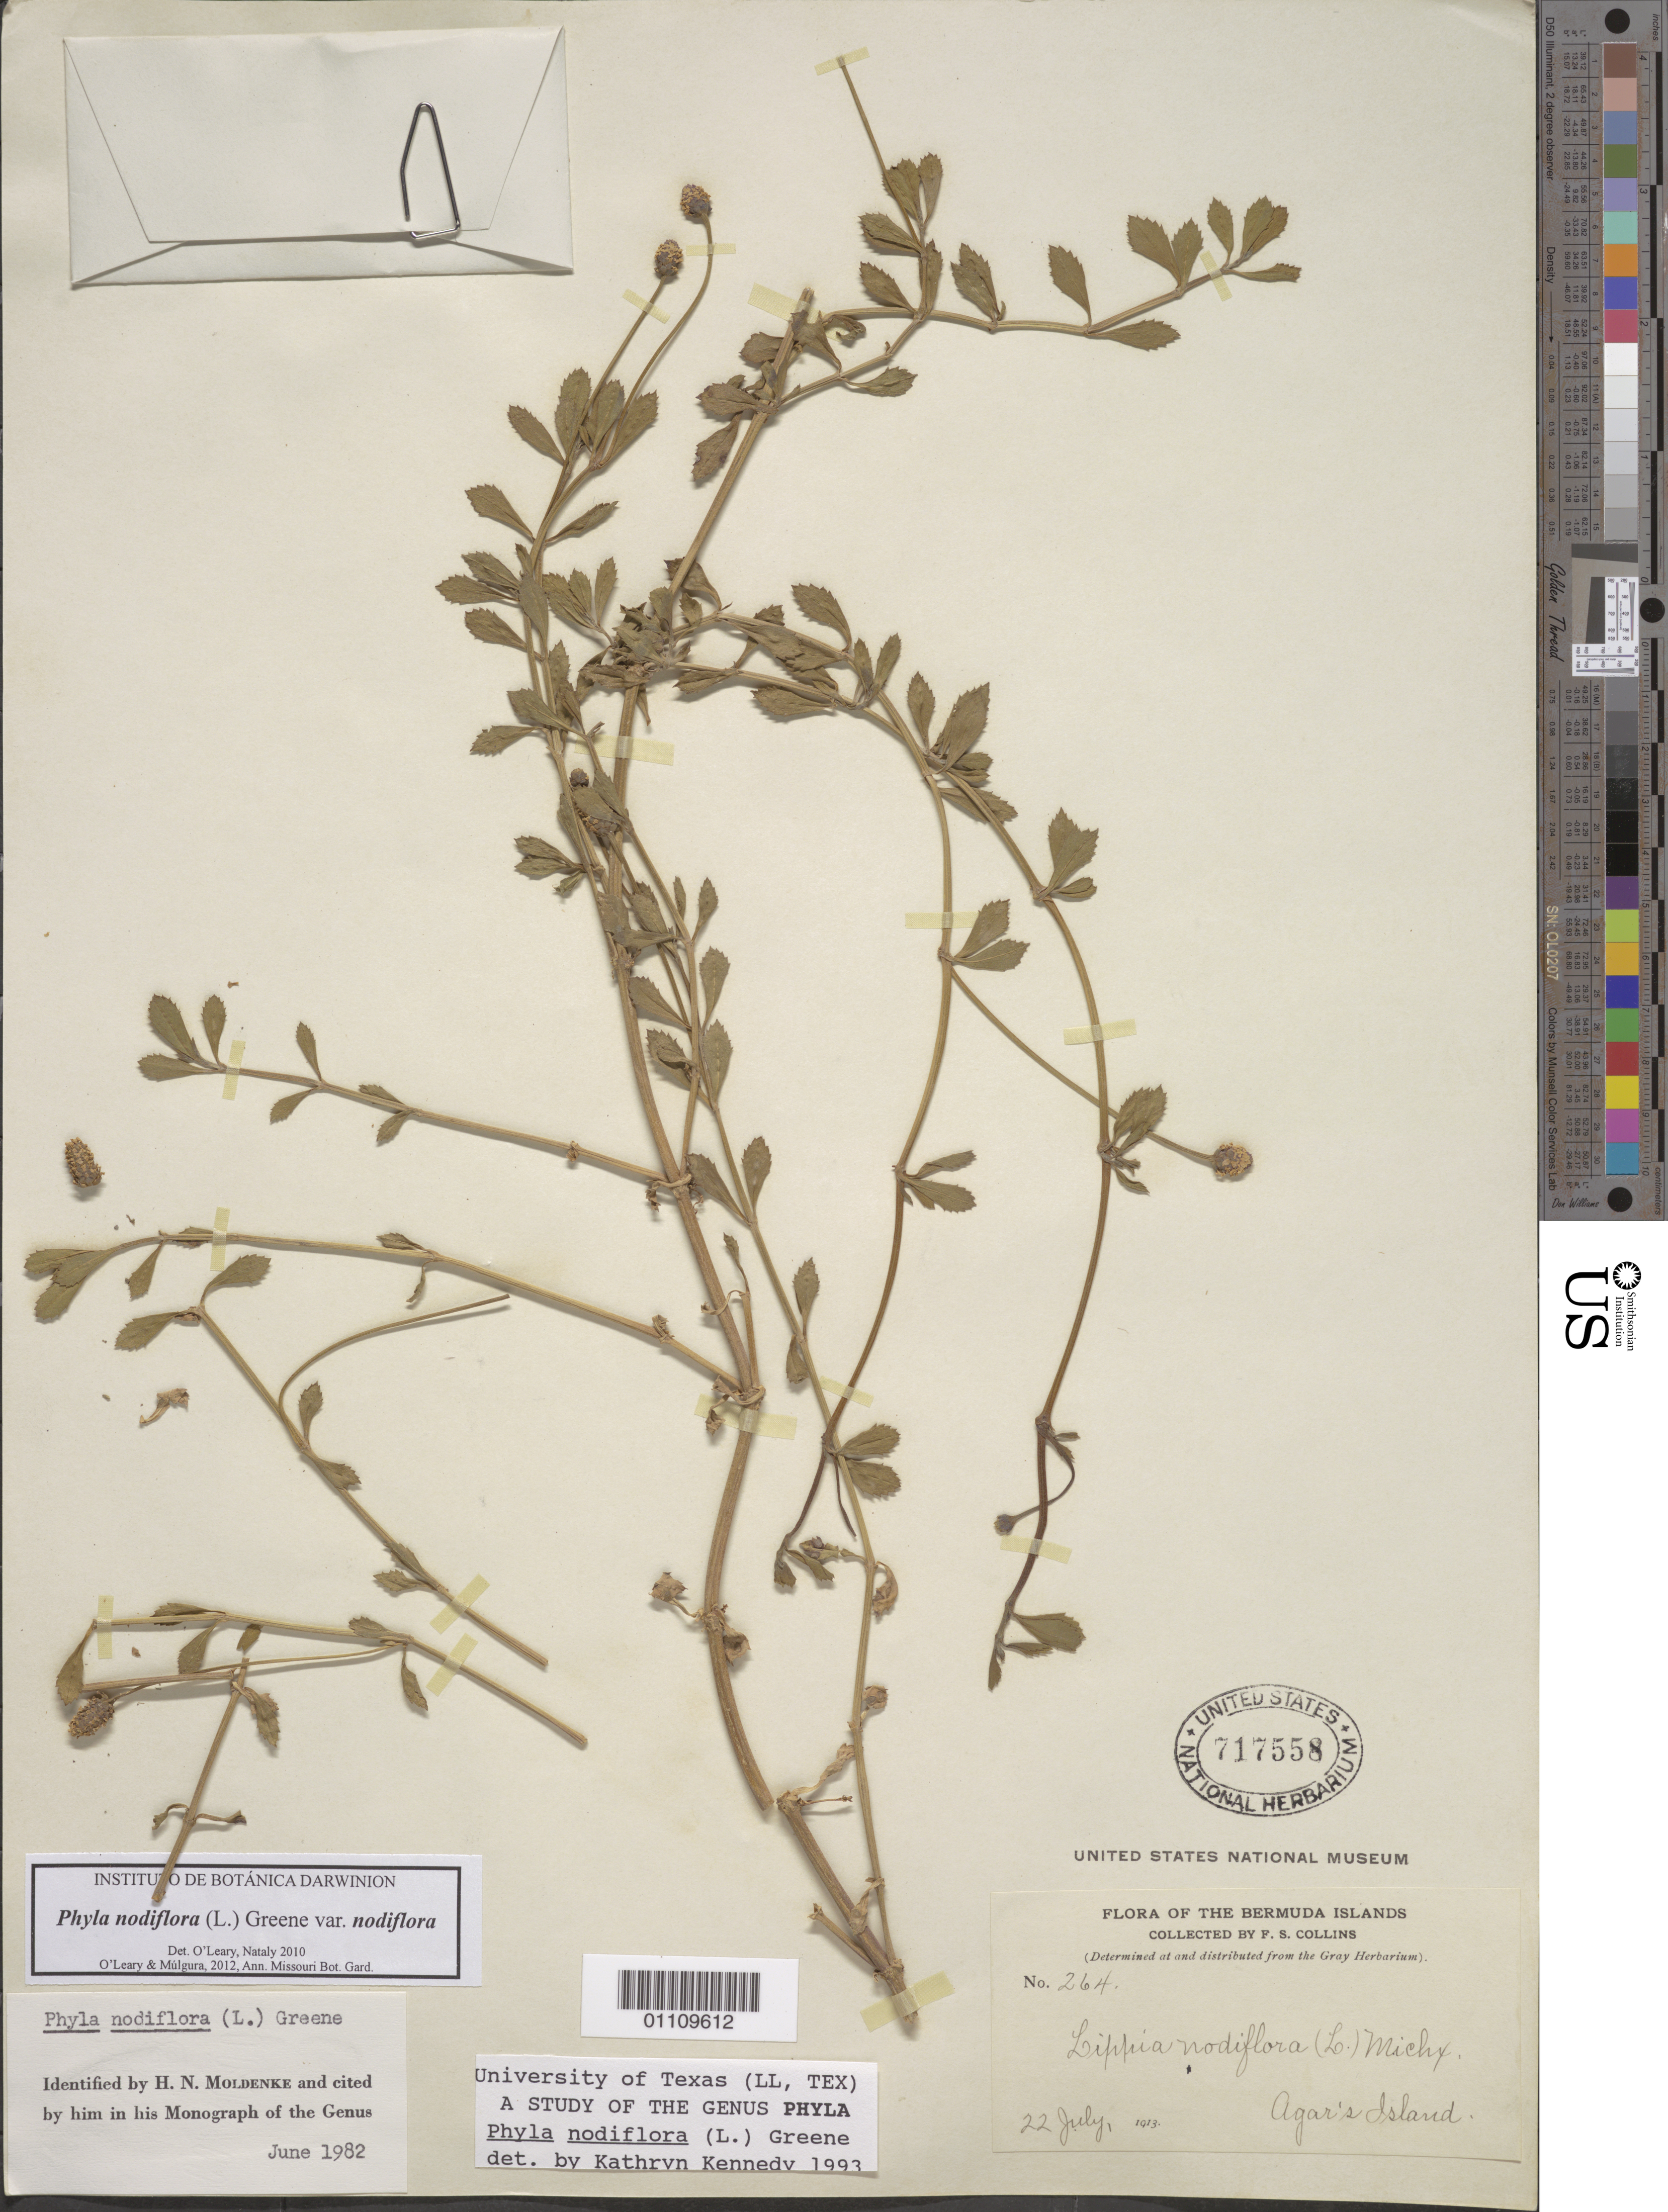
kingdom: Plantae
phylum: Tracheophyta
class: Magnoliopsida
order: Lamiales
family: Verbenaceae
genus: Phyla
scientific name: Phyla nodiflora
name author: (L.) Greene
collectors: F. Collins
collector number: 264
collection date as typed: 22 Jul 1913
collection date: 1913-07-22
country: Bermuda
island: Agar's I.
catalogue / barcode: US 717558